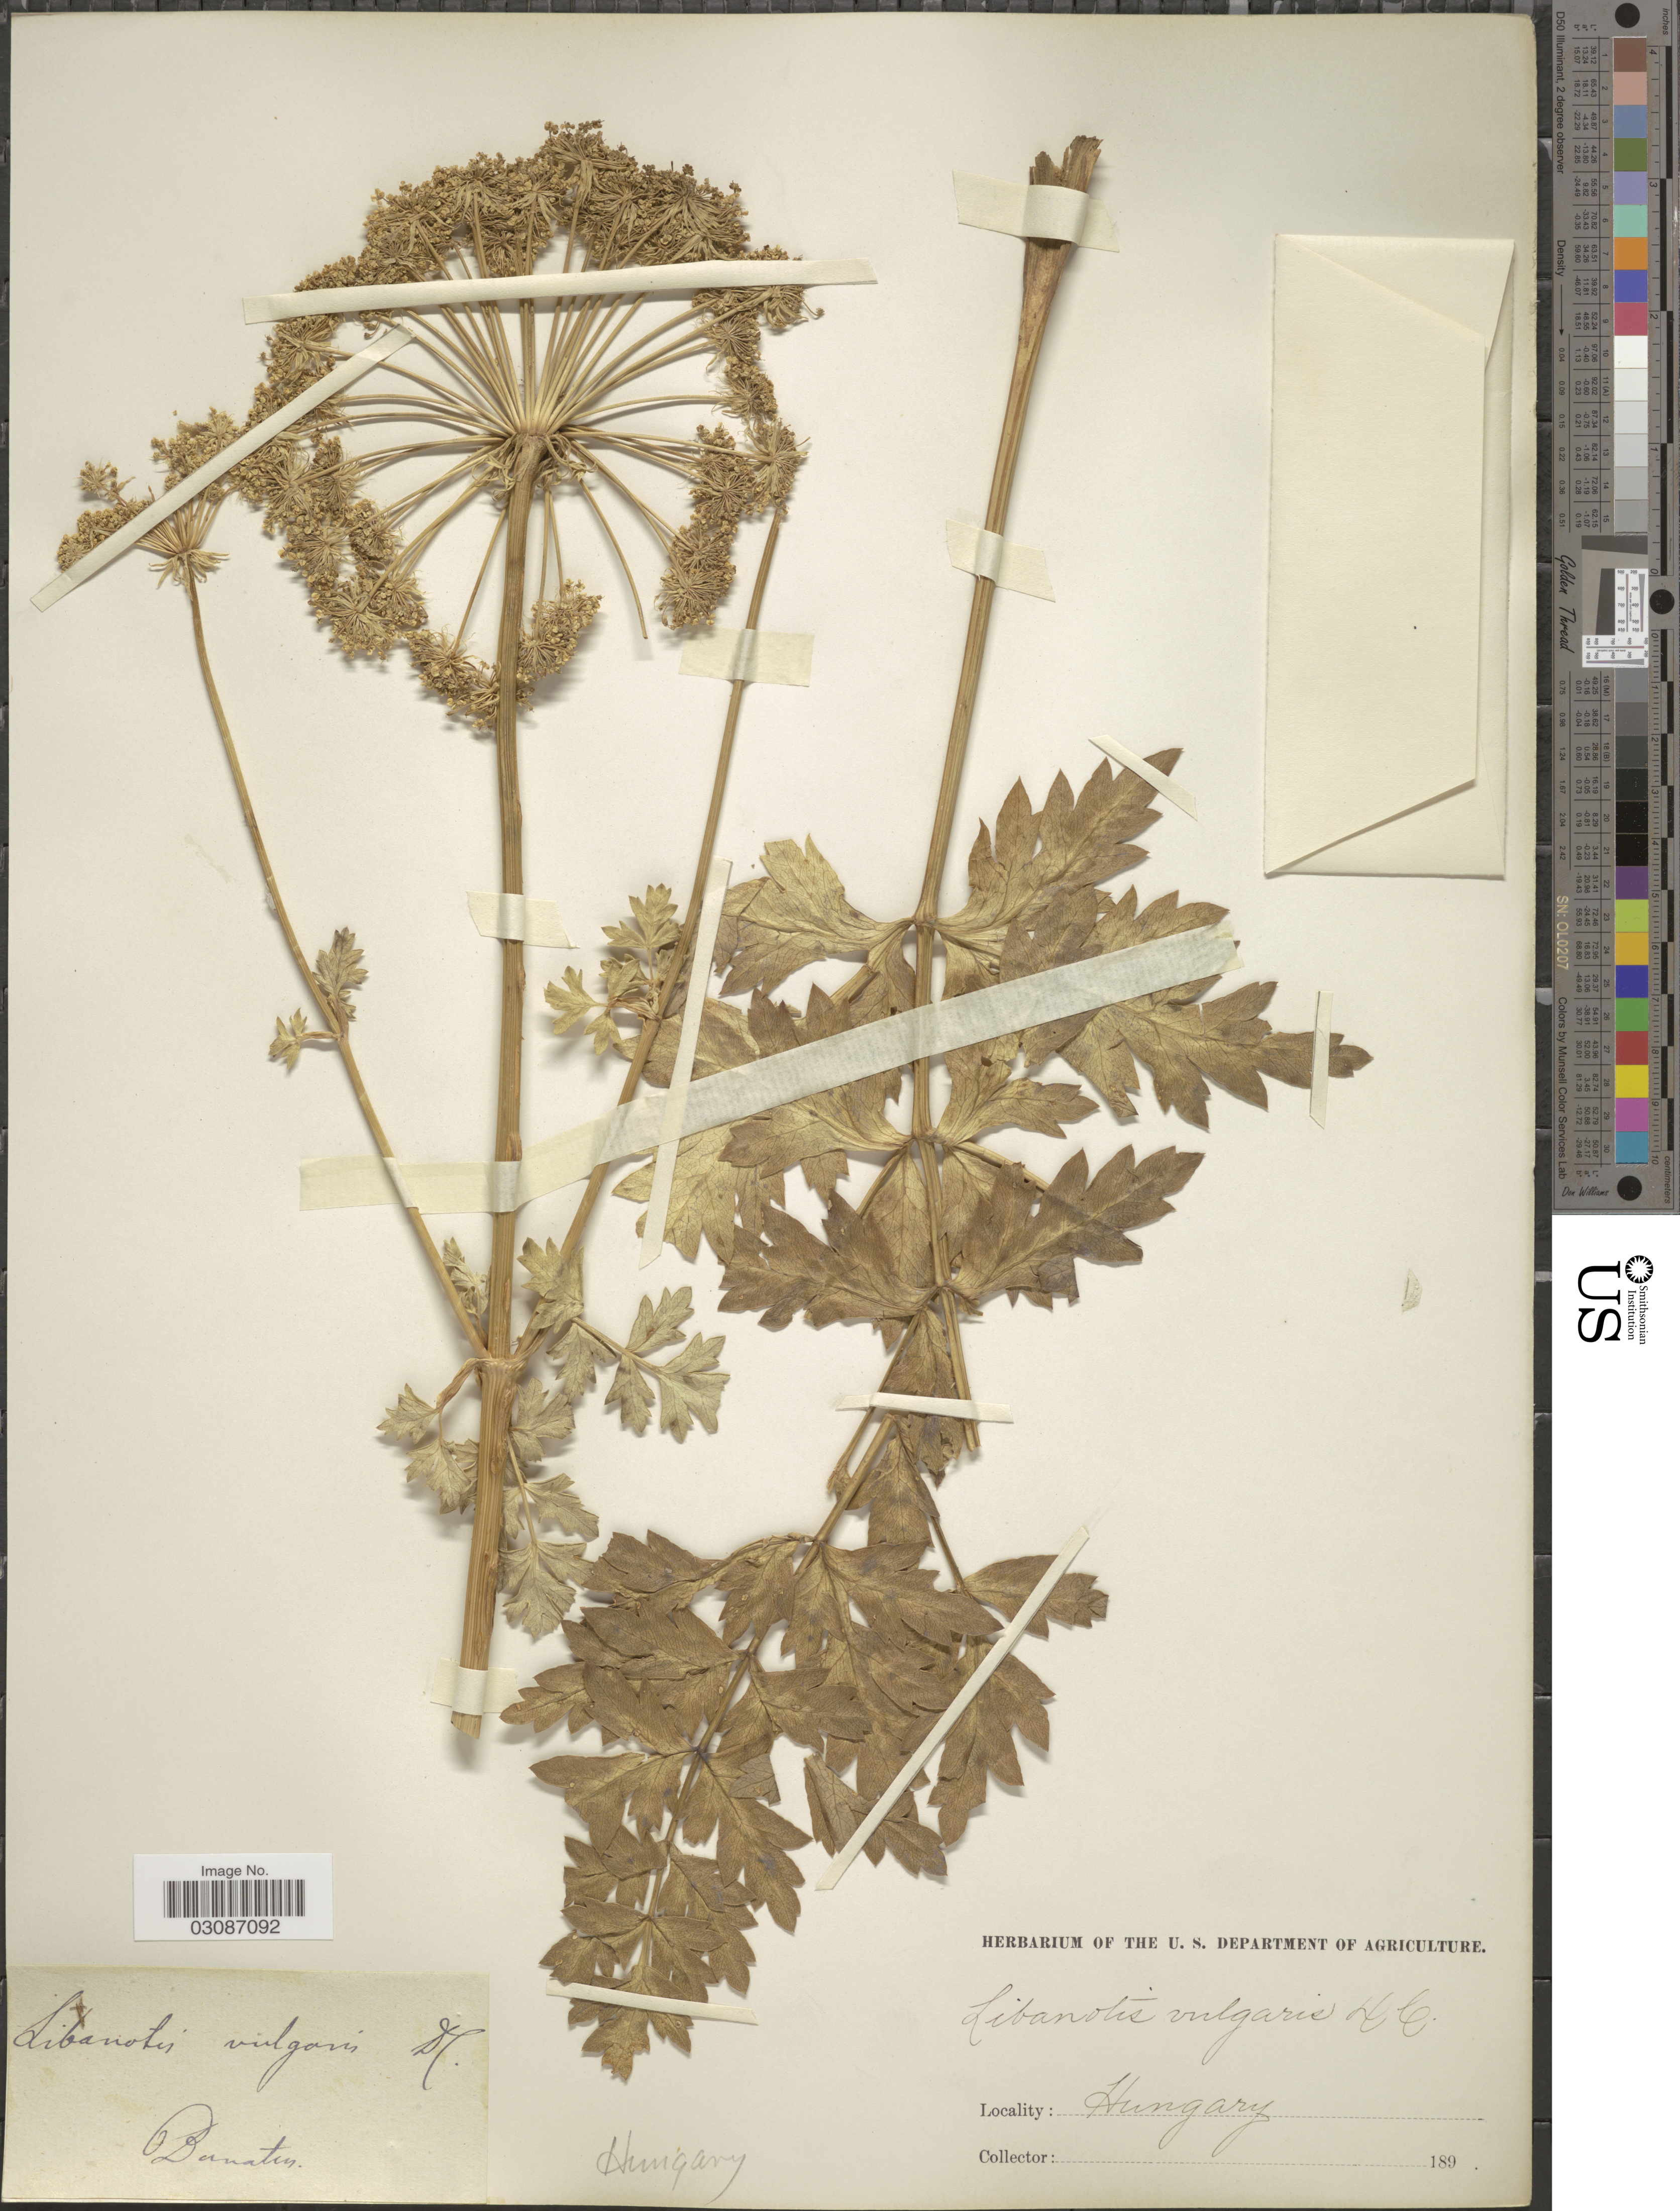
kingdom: Plantae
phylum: Tracheophyta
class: Magnoliopsida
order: Apiales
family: Apiaceae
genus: Seseli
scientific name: Seseli libanotis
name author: Koch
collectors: ex herb. U. S. Department of Agriculture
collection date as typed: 189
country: Hungary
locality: Banatus.